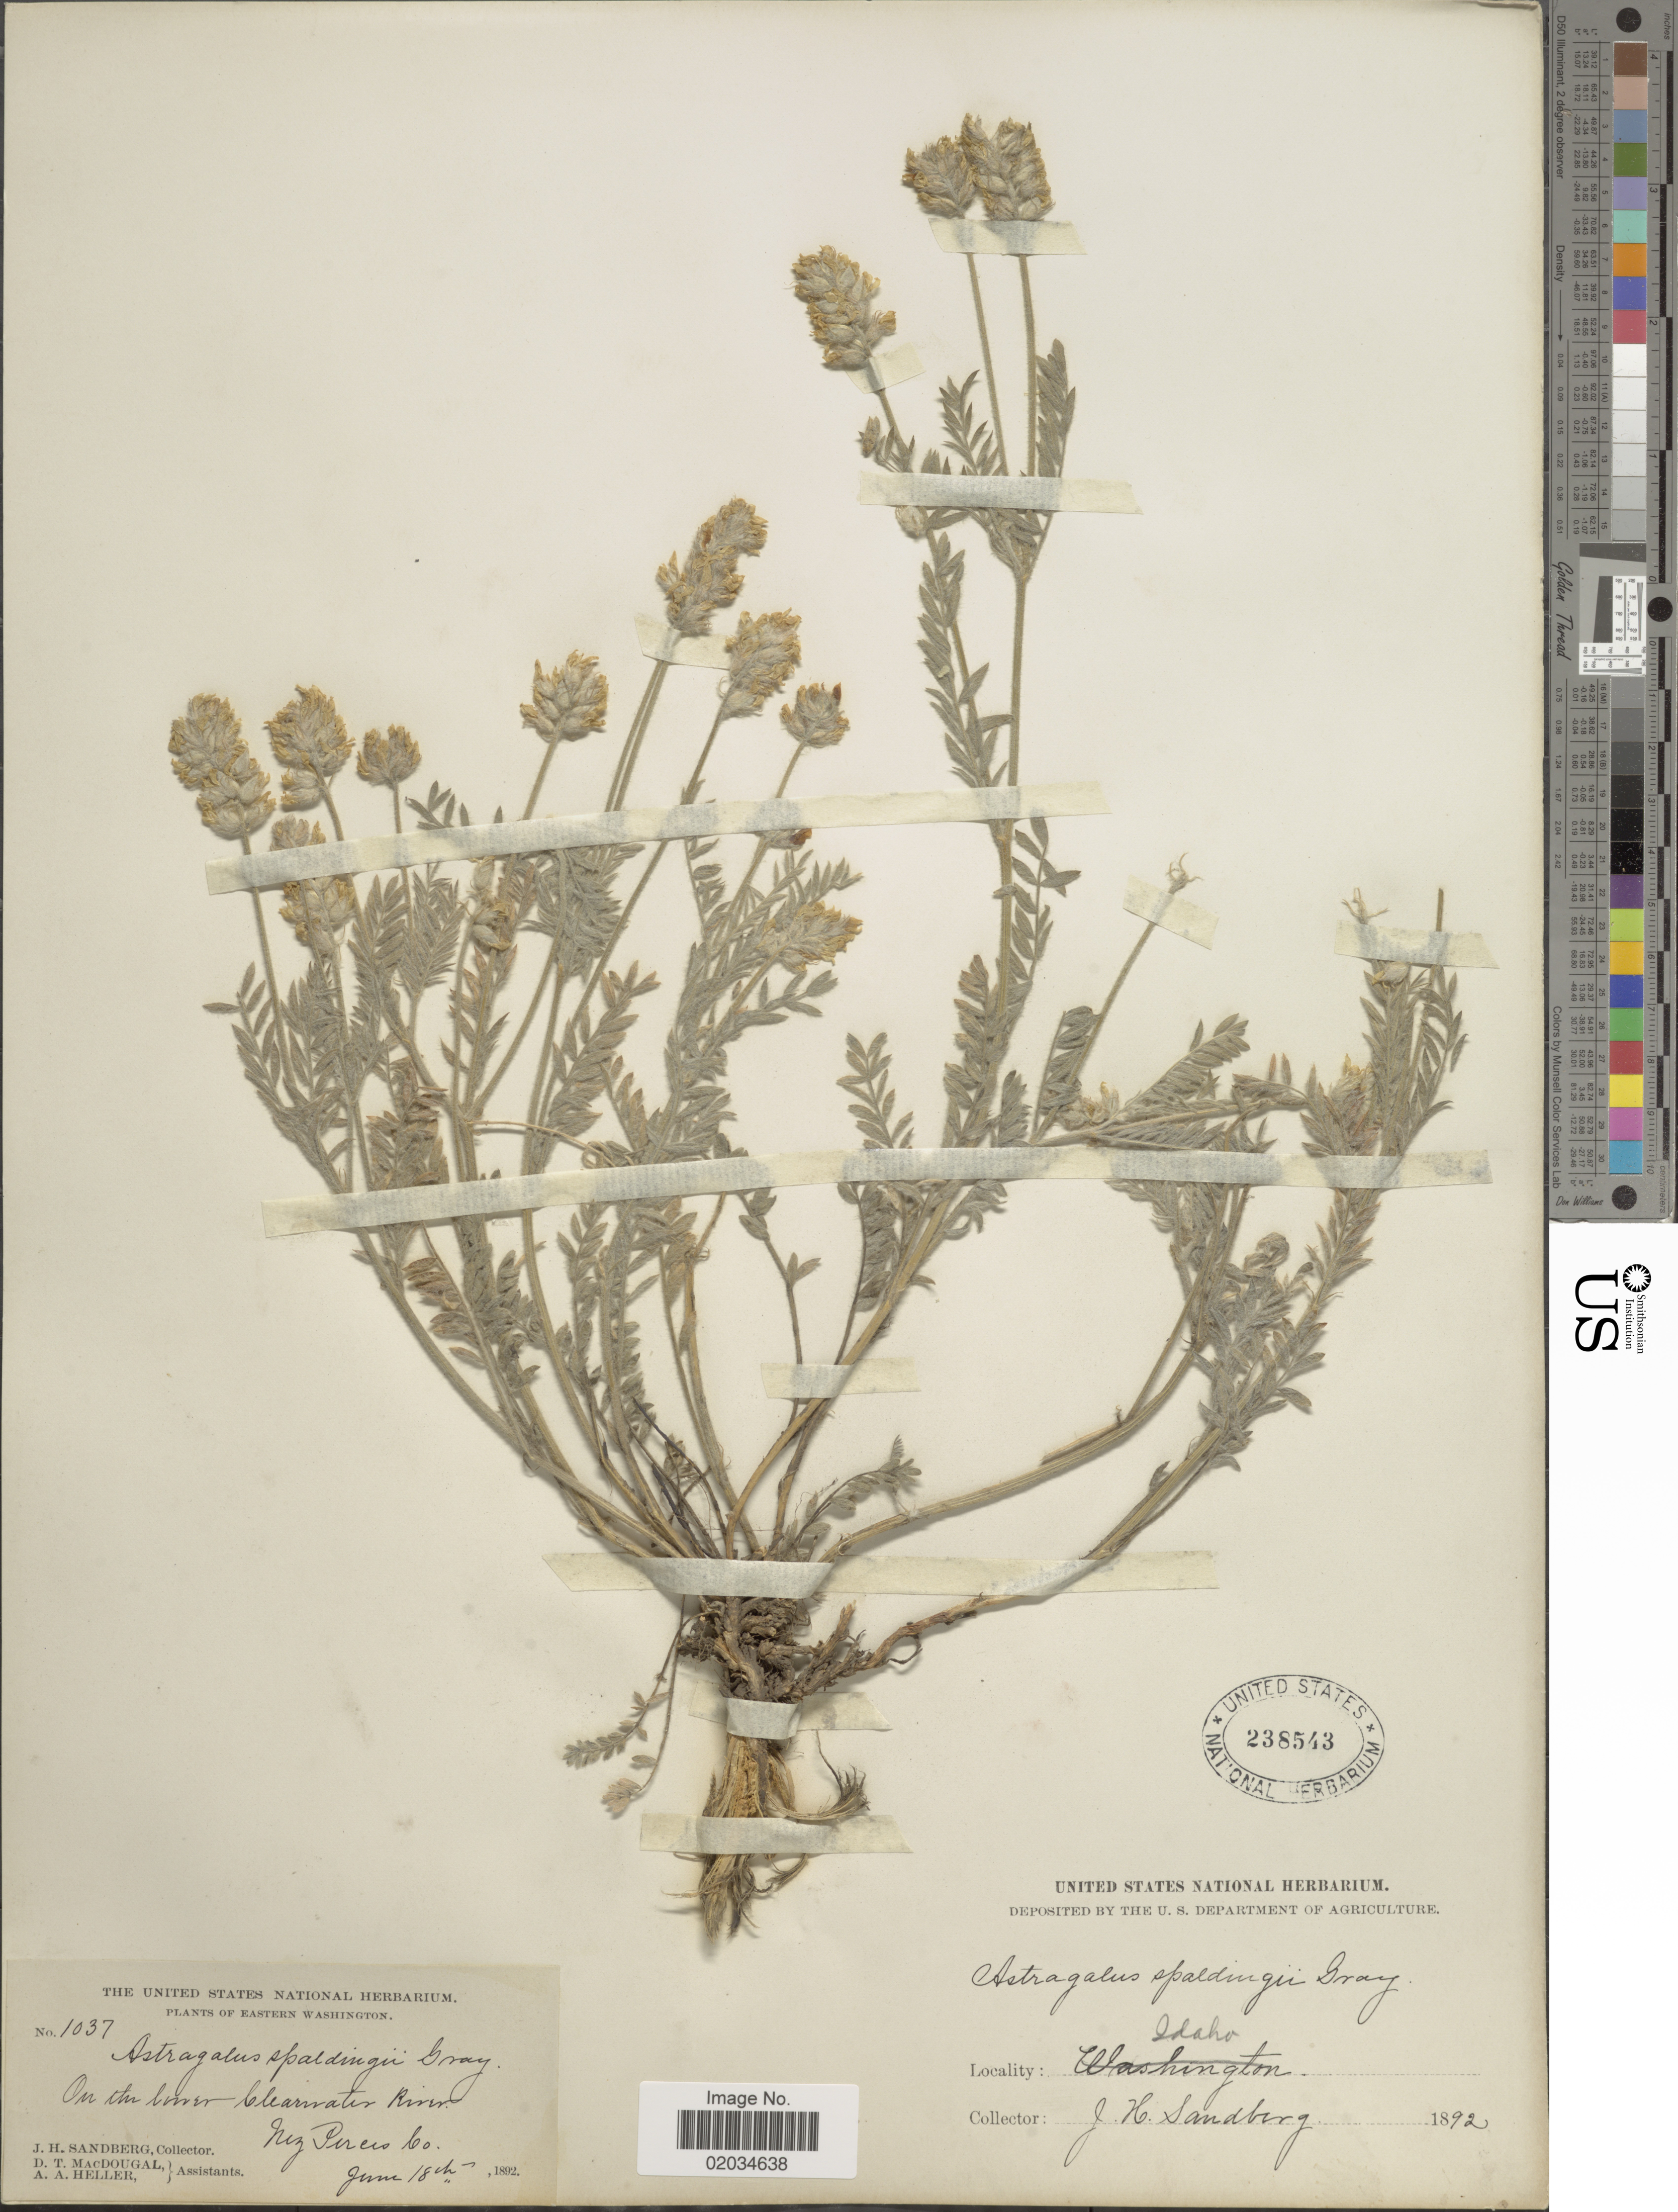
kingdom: Plantae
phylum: Tracheophyta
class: Magnoliopsida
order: Fabales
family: Fabaceae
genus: Astragalus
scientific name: Astragalus spaldingii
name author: A. Gray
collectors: J. H. Sandberg, D. T. MacDougal & A. A. Heller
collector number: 1037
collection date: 1892-06-18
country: United States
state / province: Idaho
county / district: Nez Perce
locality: Eastern Washington, on the lower Clearwater River, Nez Perce Co.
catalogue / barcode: US 238543